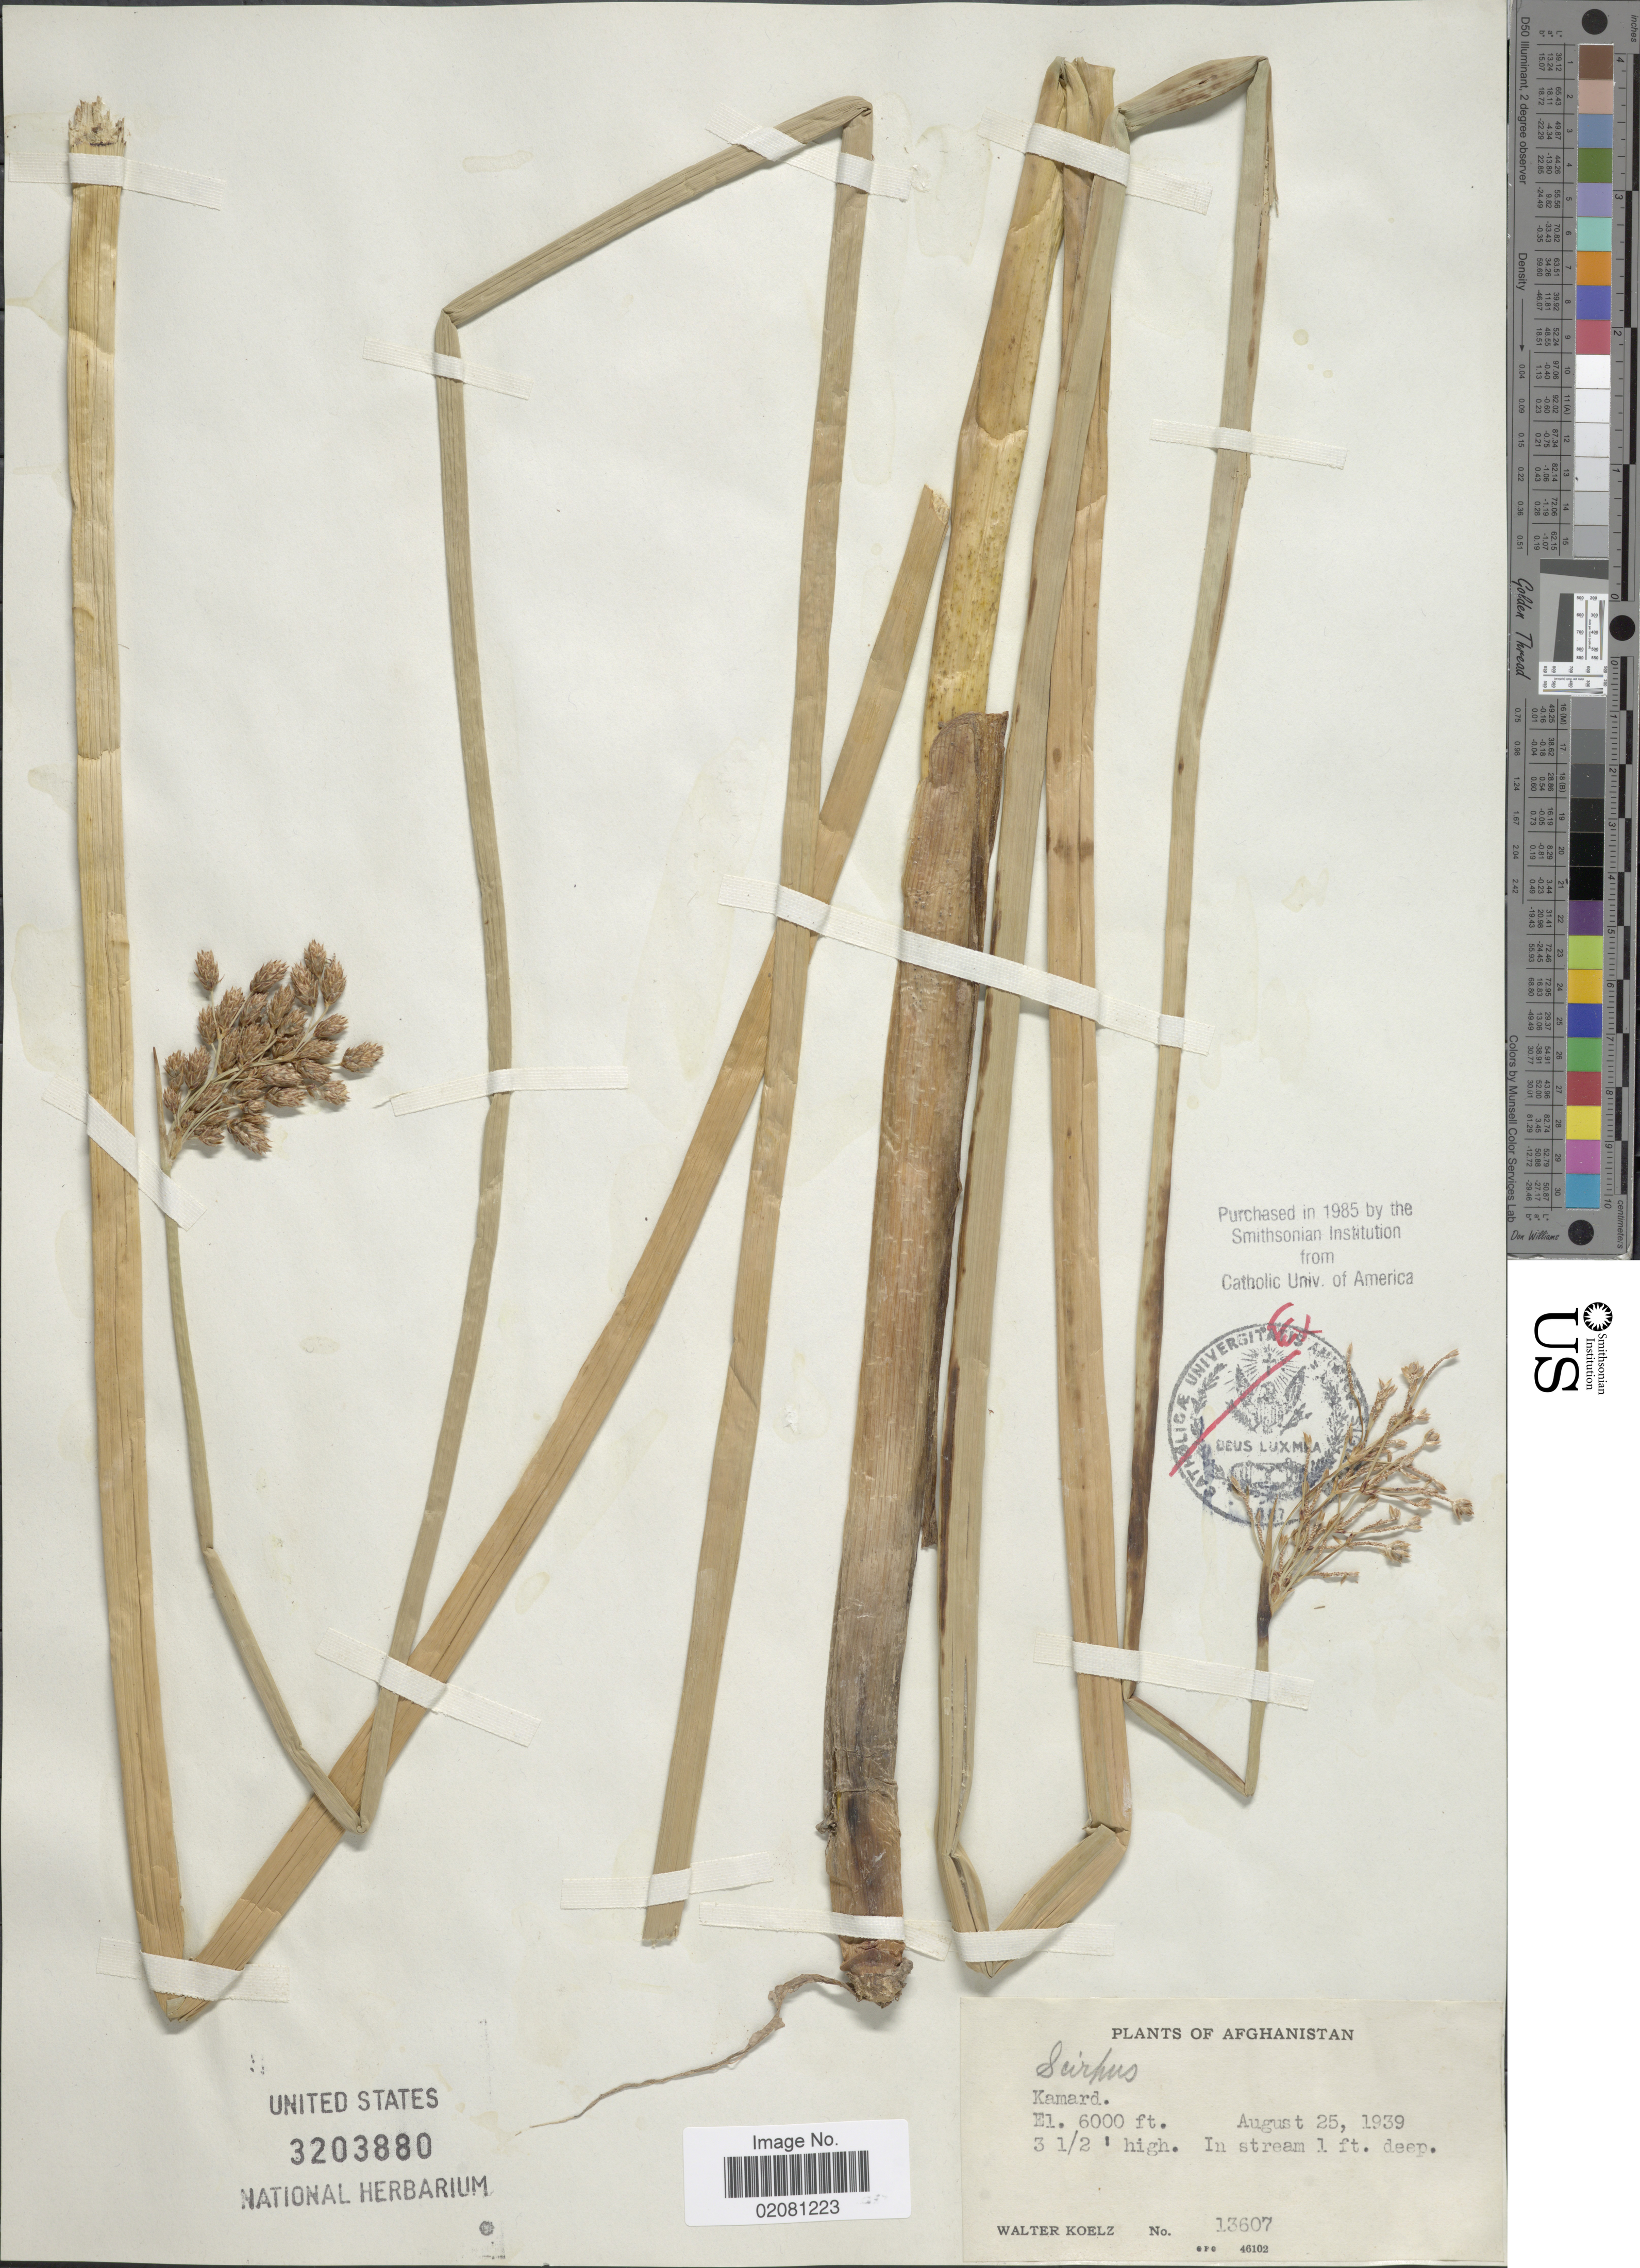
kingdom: Plantae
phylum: Tracheophyta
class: Liliopsida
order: Poales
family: Cyperaceae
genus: Schoenoplectus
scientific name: Schoenoplectus sp.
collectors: W. N. Koelz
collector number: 13607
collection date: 1939-08-25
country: Afghanistan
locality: Kamard, in stream.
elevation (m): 1829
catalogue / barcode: US 3203880